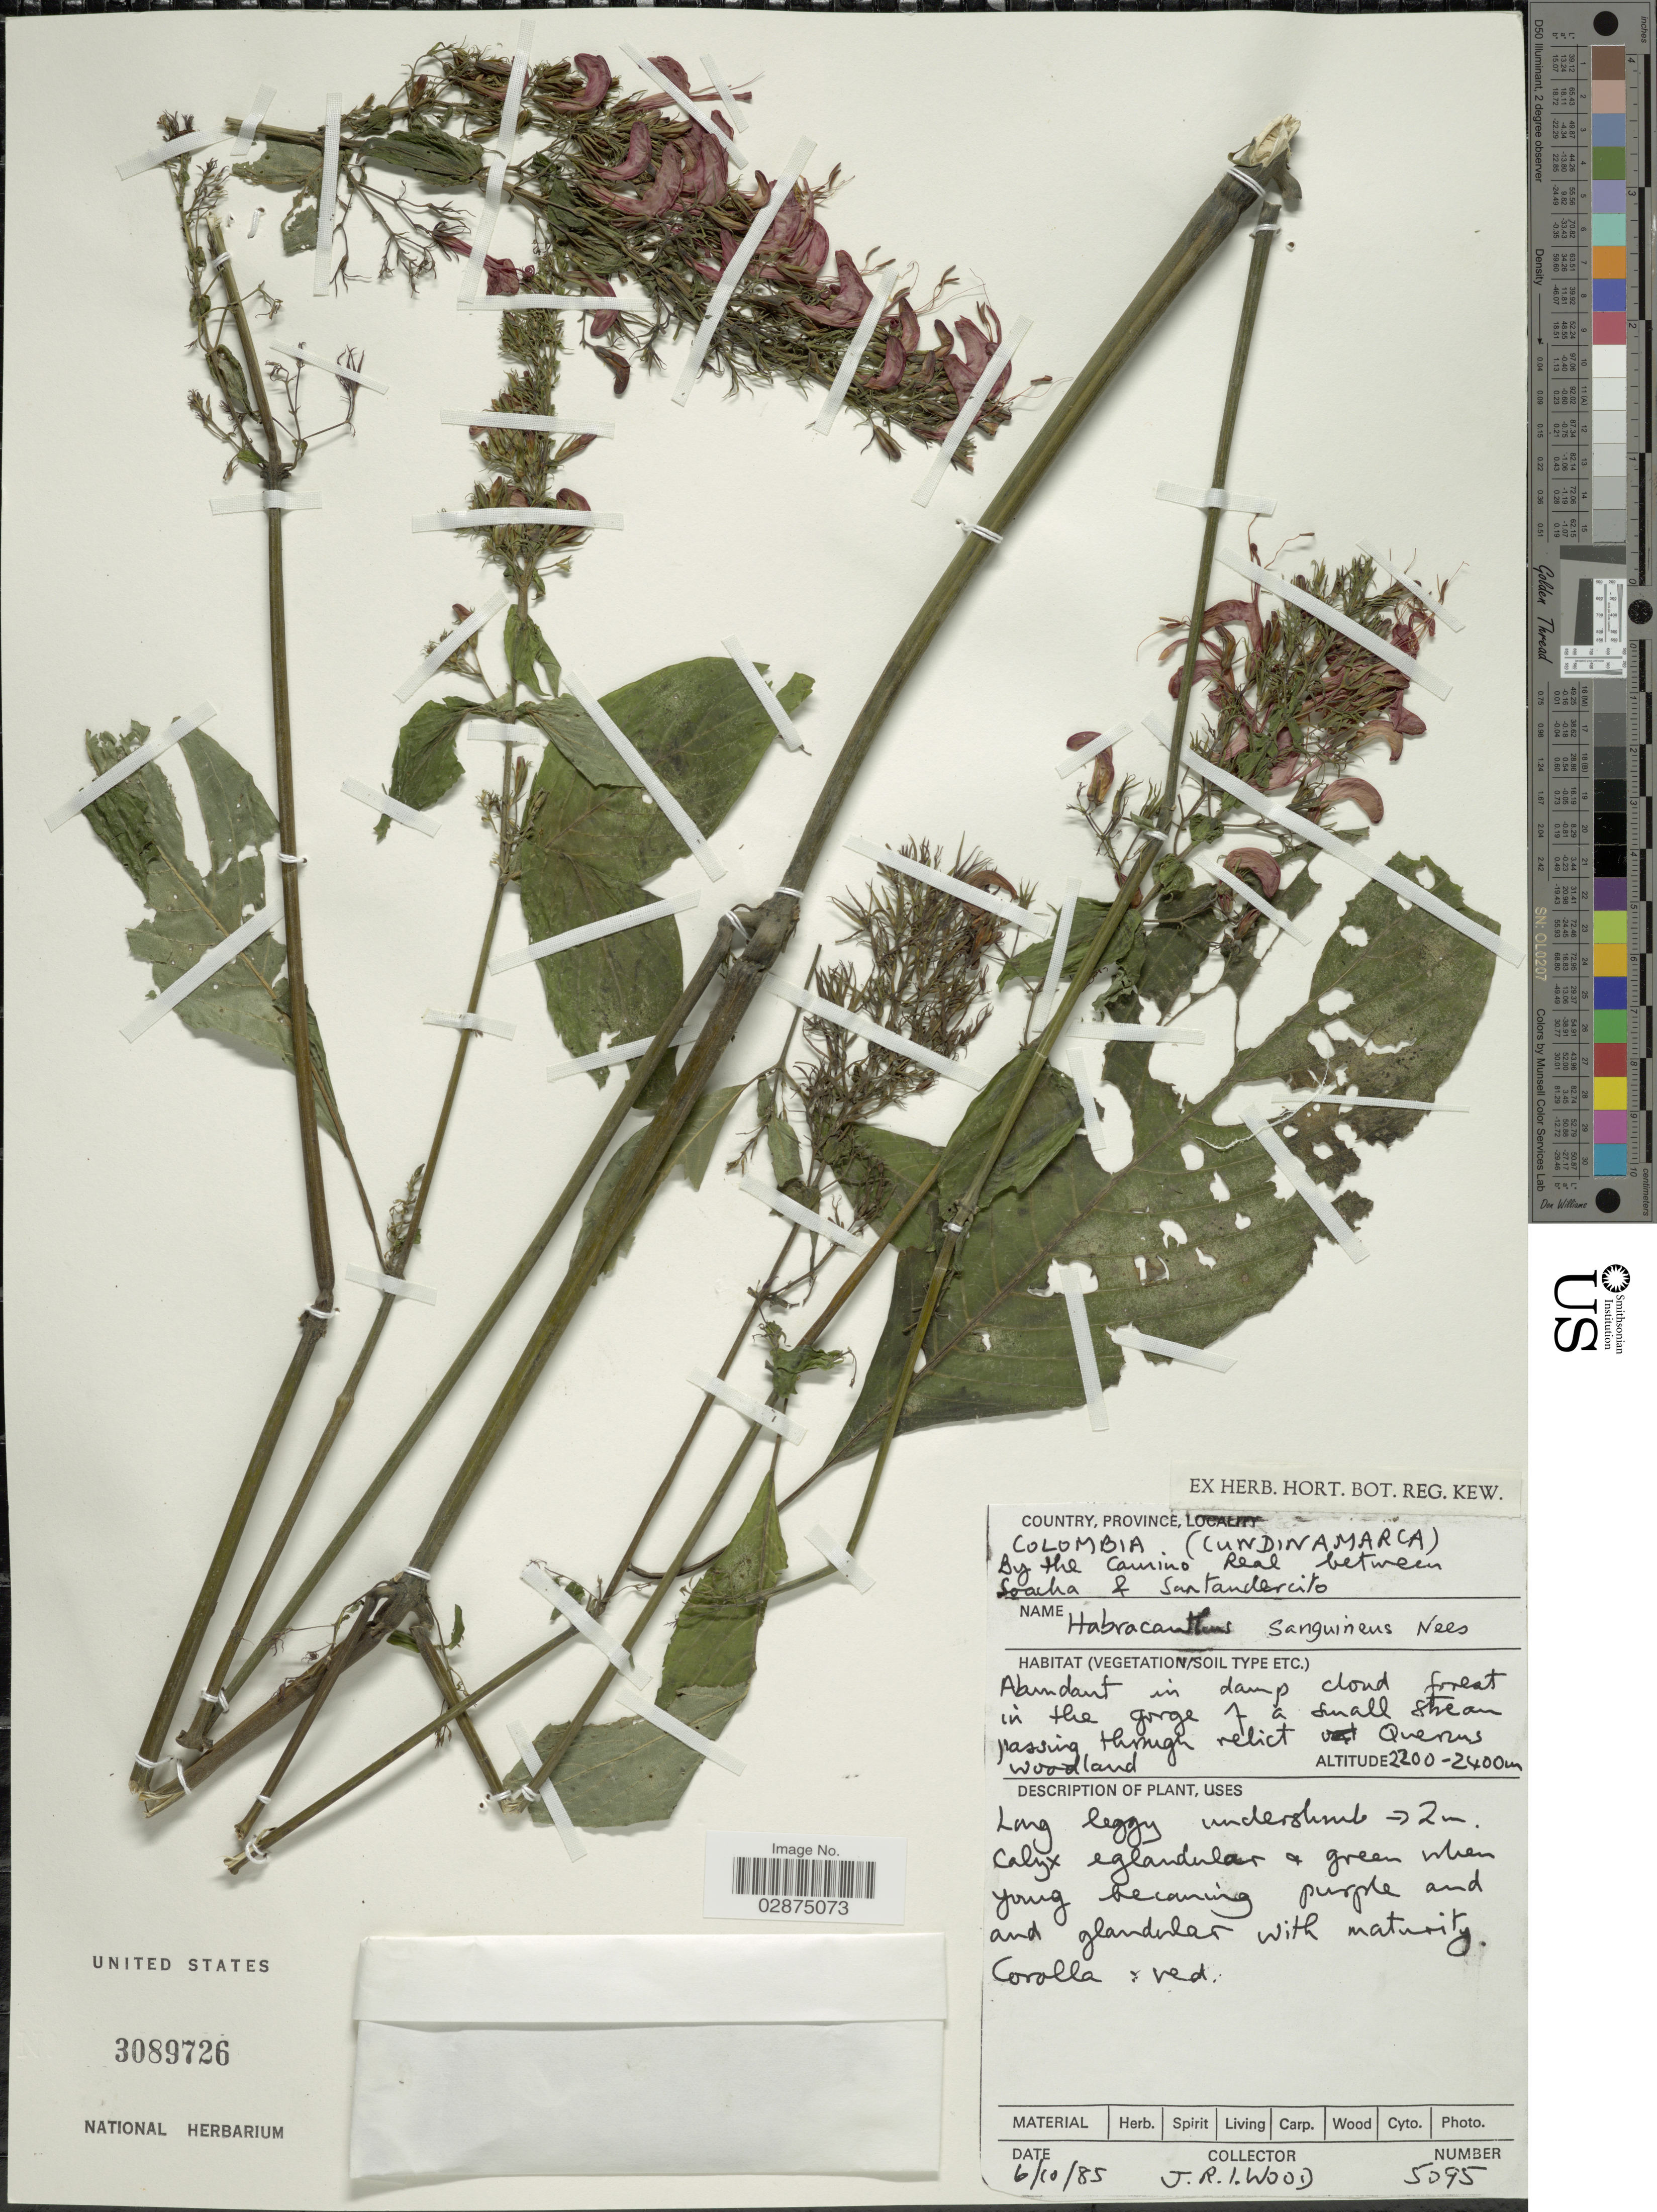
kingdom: Plantae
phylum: Tracheophyta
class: Magnoliopsida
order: Lamiales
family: Acanthaceae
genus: Habracanthus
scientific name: Habracanthus sanguineus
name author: Nees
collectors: J. R. I. Wood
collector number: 5095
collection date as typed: Transcribed d/m/y: 6/10/85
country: Colombia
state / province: Cundinamarca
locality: By the camino Real between Soacha & Santandercito.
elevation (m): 2200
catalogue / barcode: US 3089726